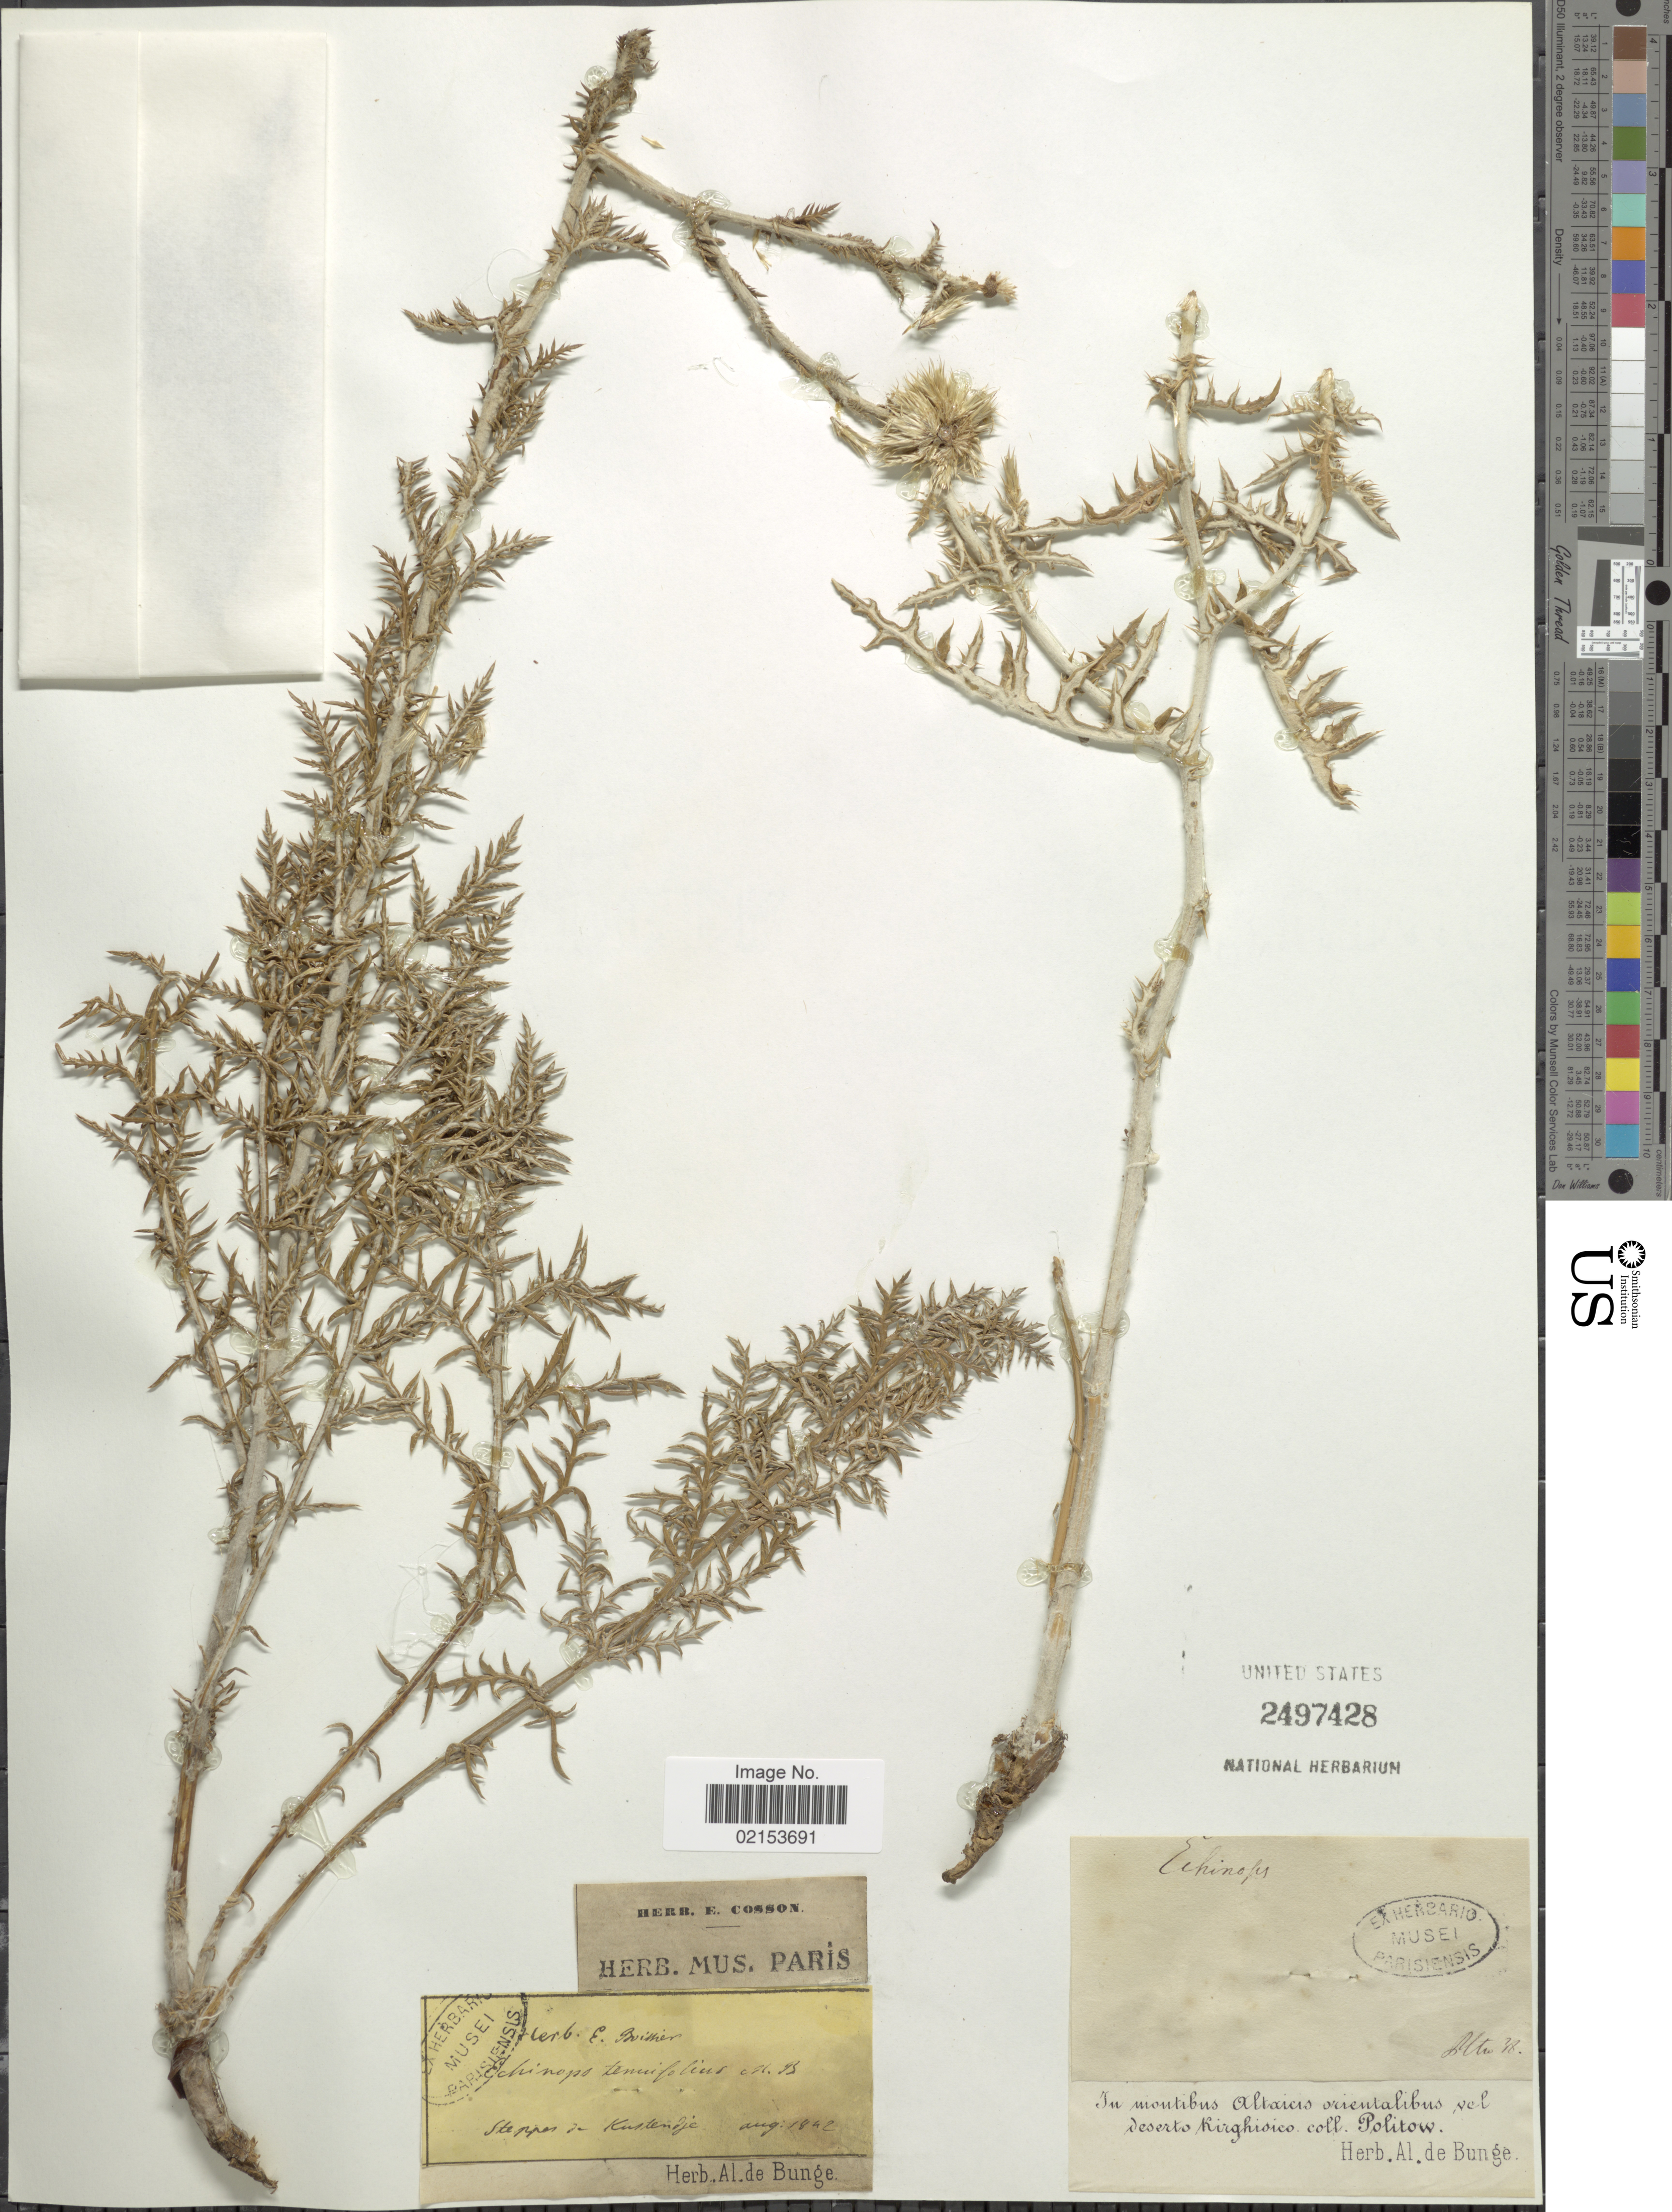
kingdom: Plantae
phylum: Tracheophyta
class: Magnoliopsida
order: Asterales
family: Asteraceae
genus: Echinops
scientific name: Echinops sp.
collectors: -. Politow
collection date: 1842-08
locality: Vel deserto Kirghisico. Steppen de Kustendje [interpreted]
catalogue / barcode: US 2497428